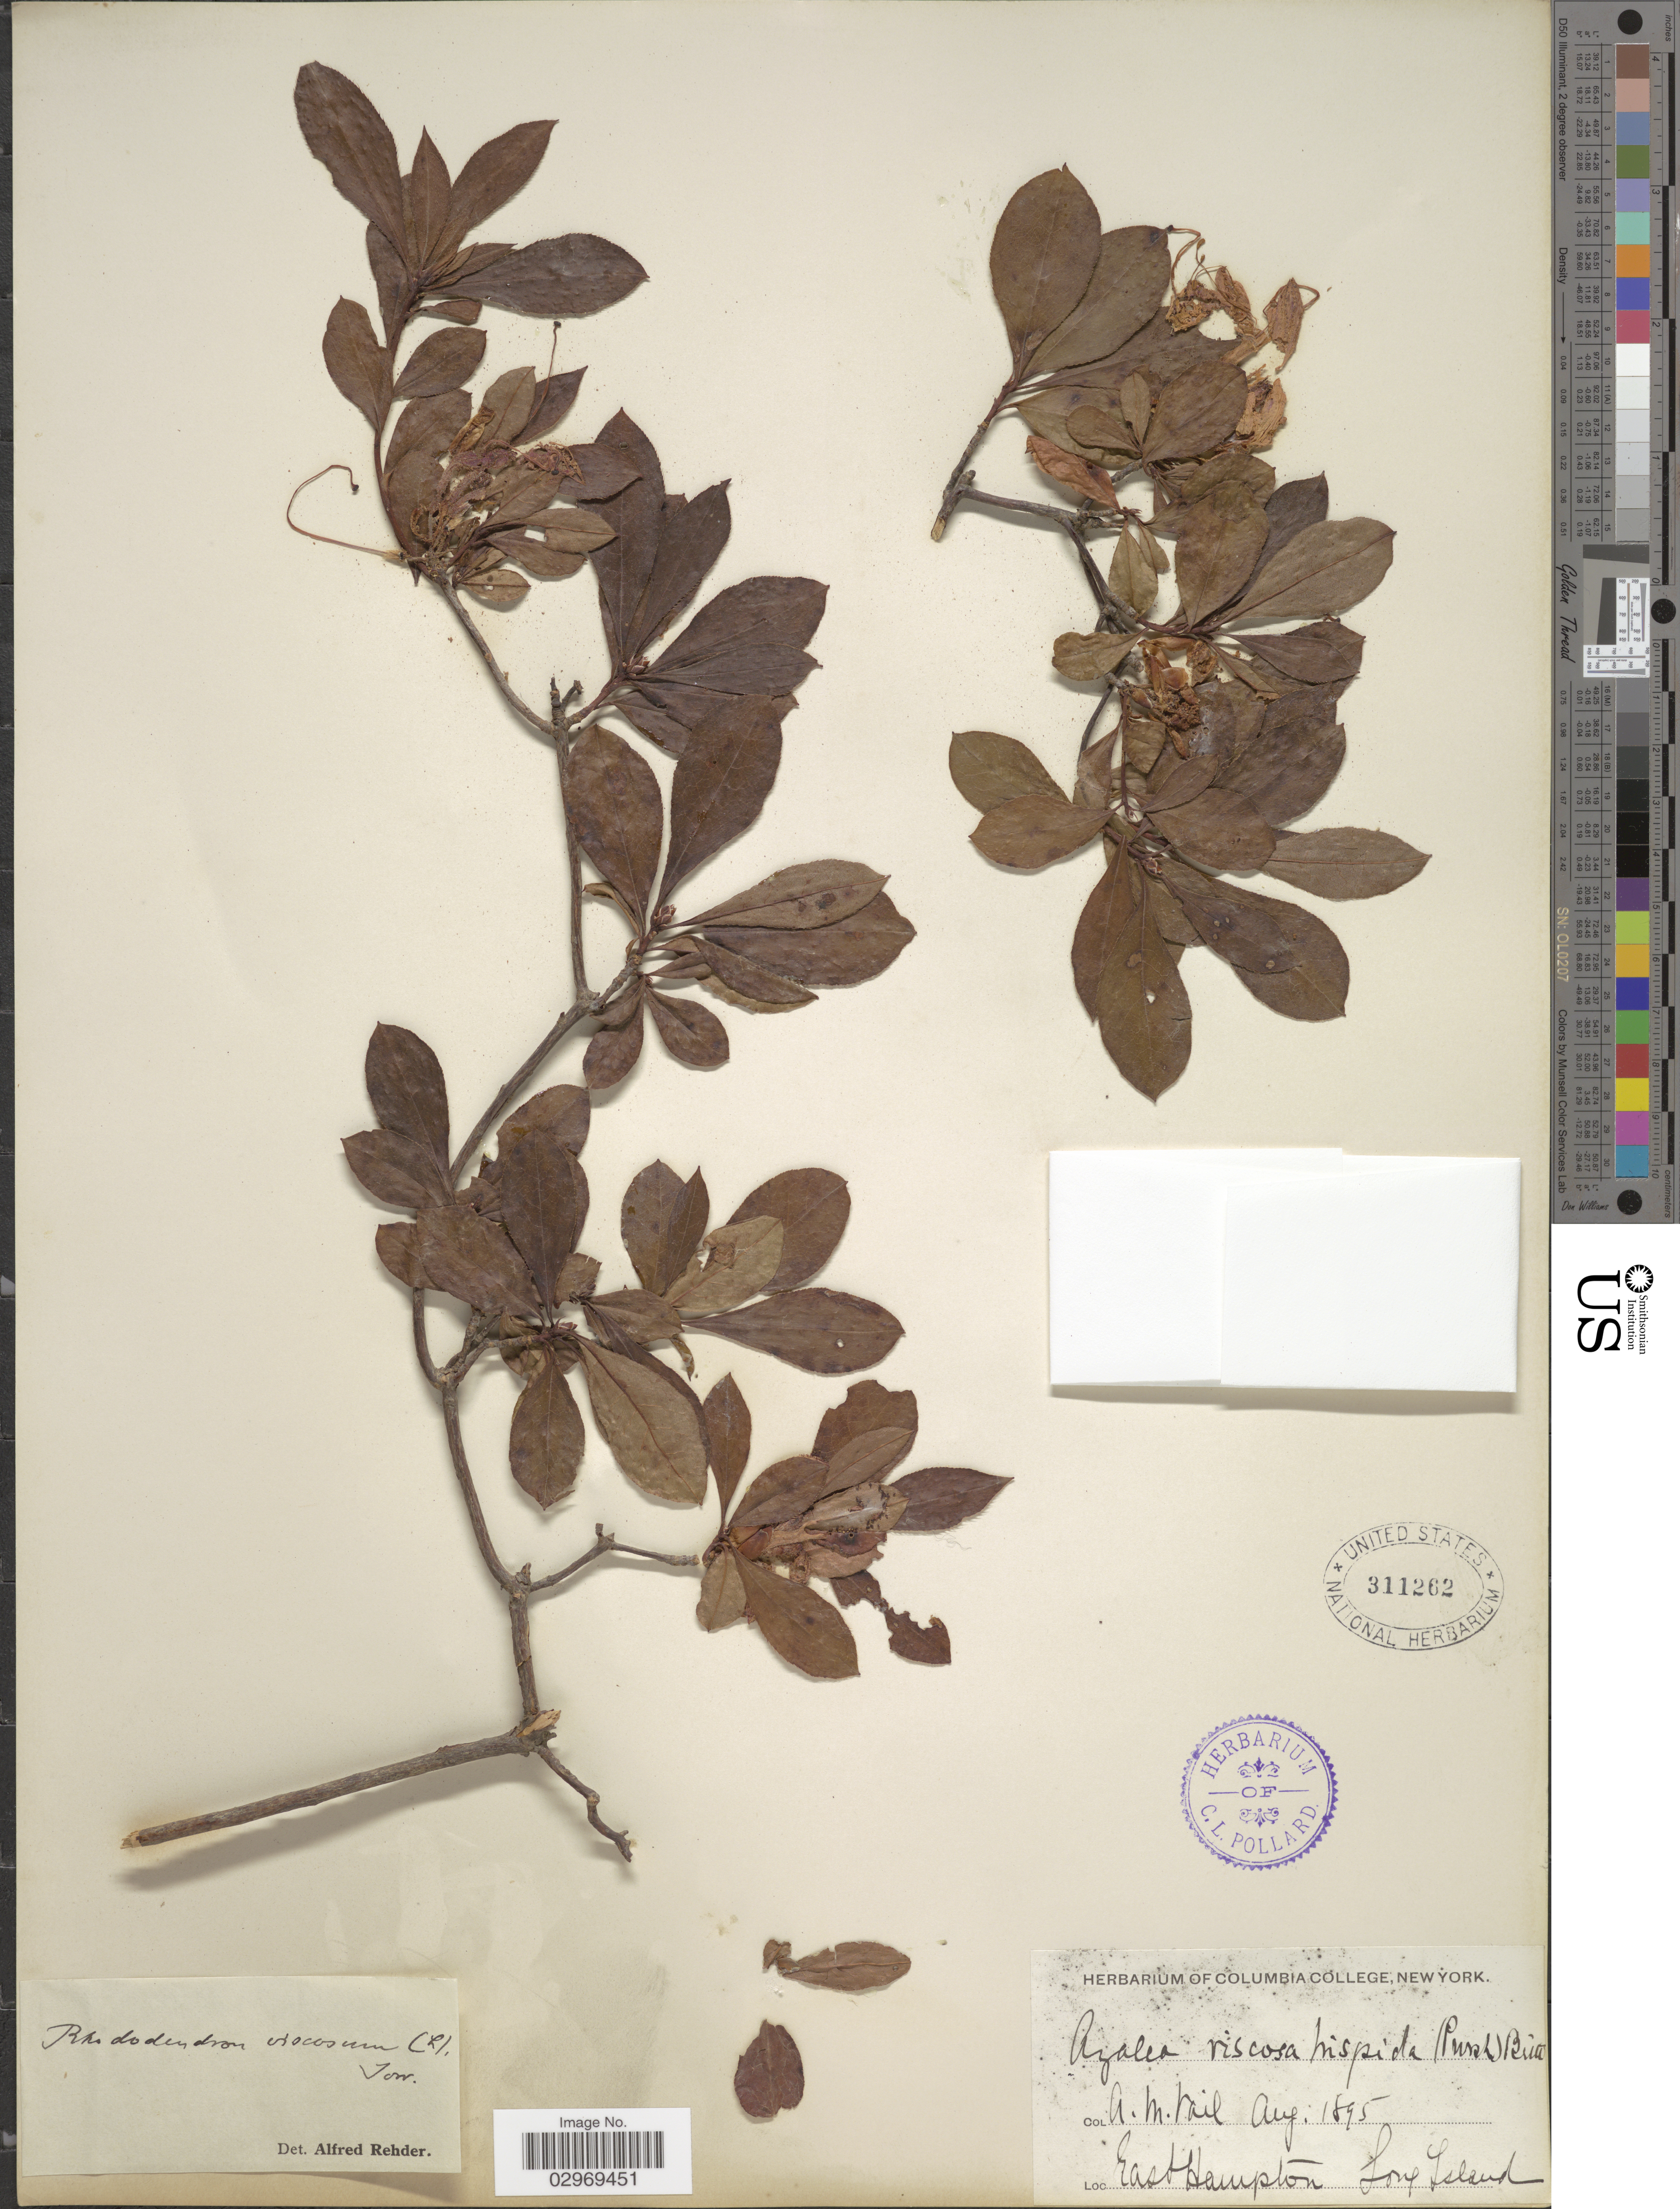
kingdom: Plantae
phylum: Tracheophyta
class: Magnoliopsida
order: Ericales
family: Ericaceae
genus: Rhododendron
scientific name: Rhododendron viscosum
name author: (L.) Torr.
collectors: A. Vail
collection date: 1895-08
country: United States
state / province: New York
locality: East Hampton, Long Island.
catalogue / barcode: US 311262